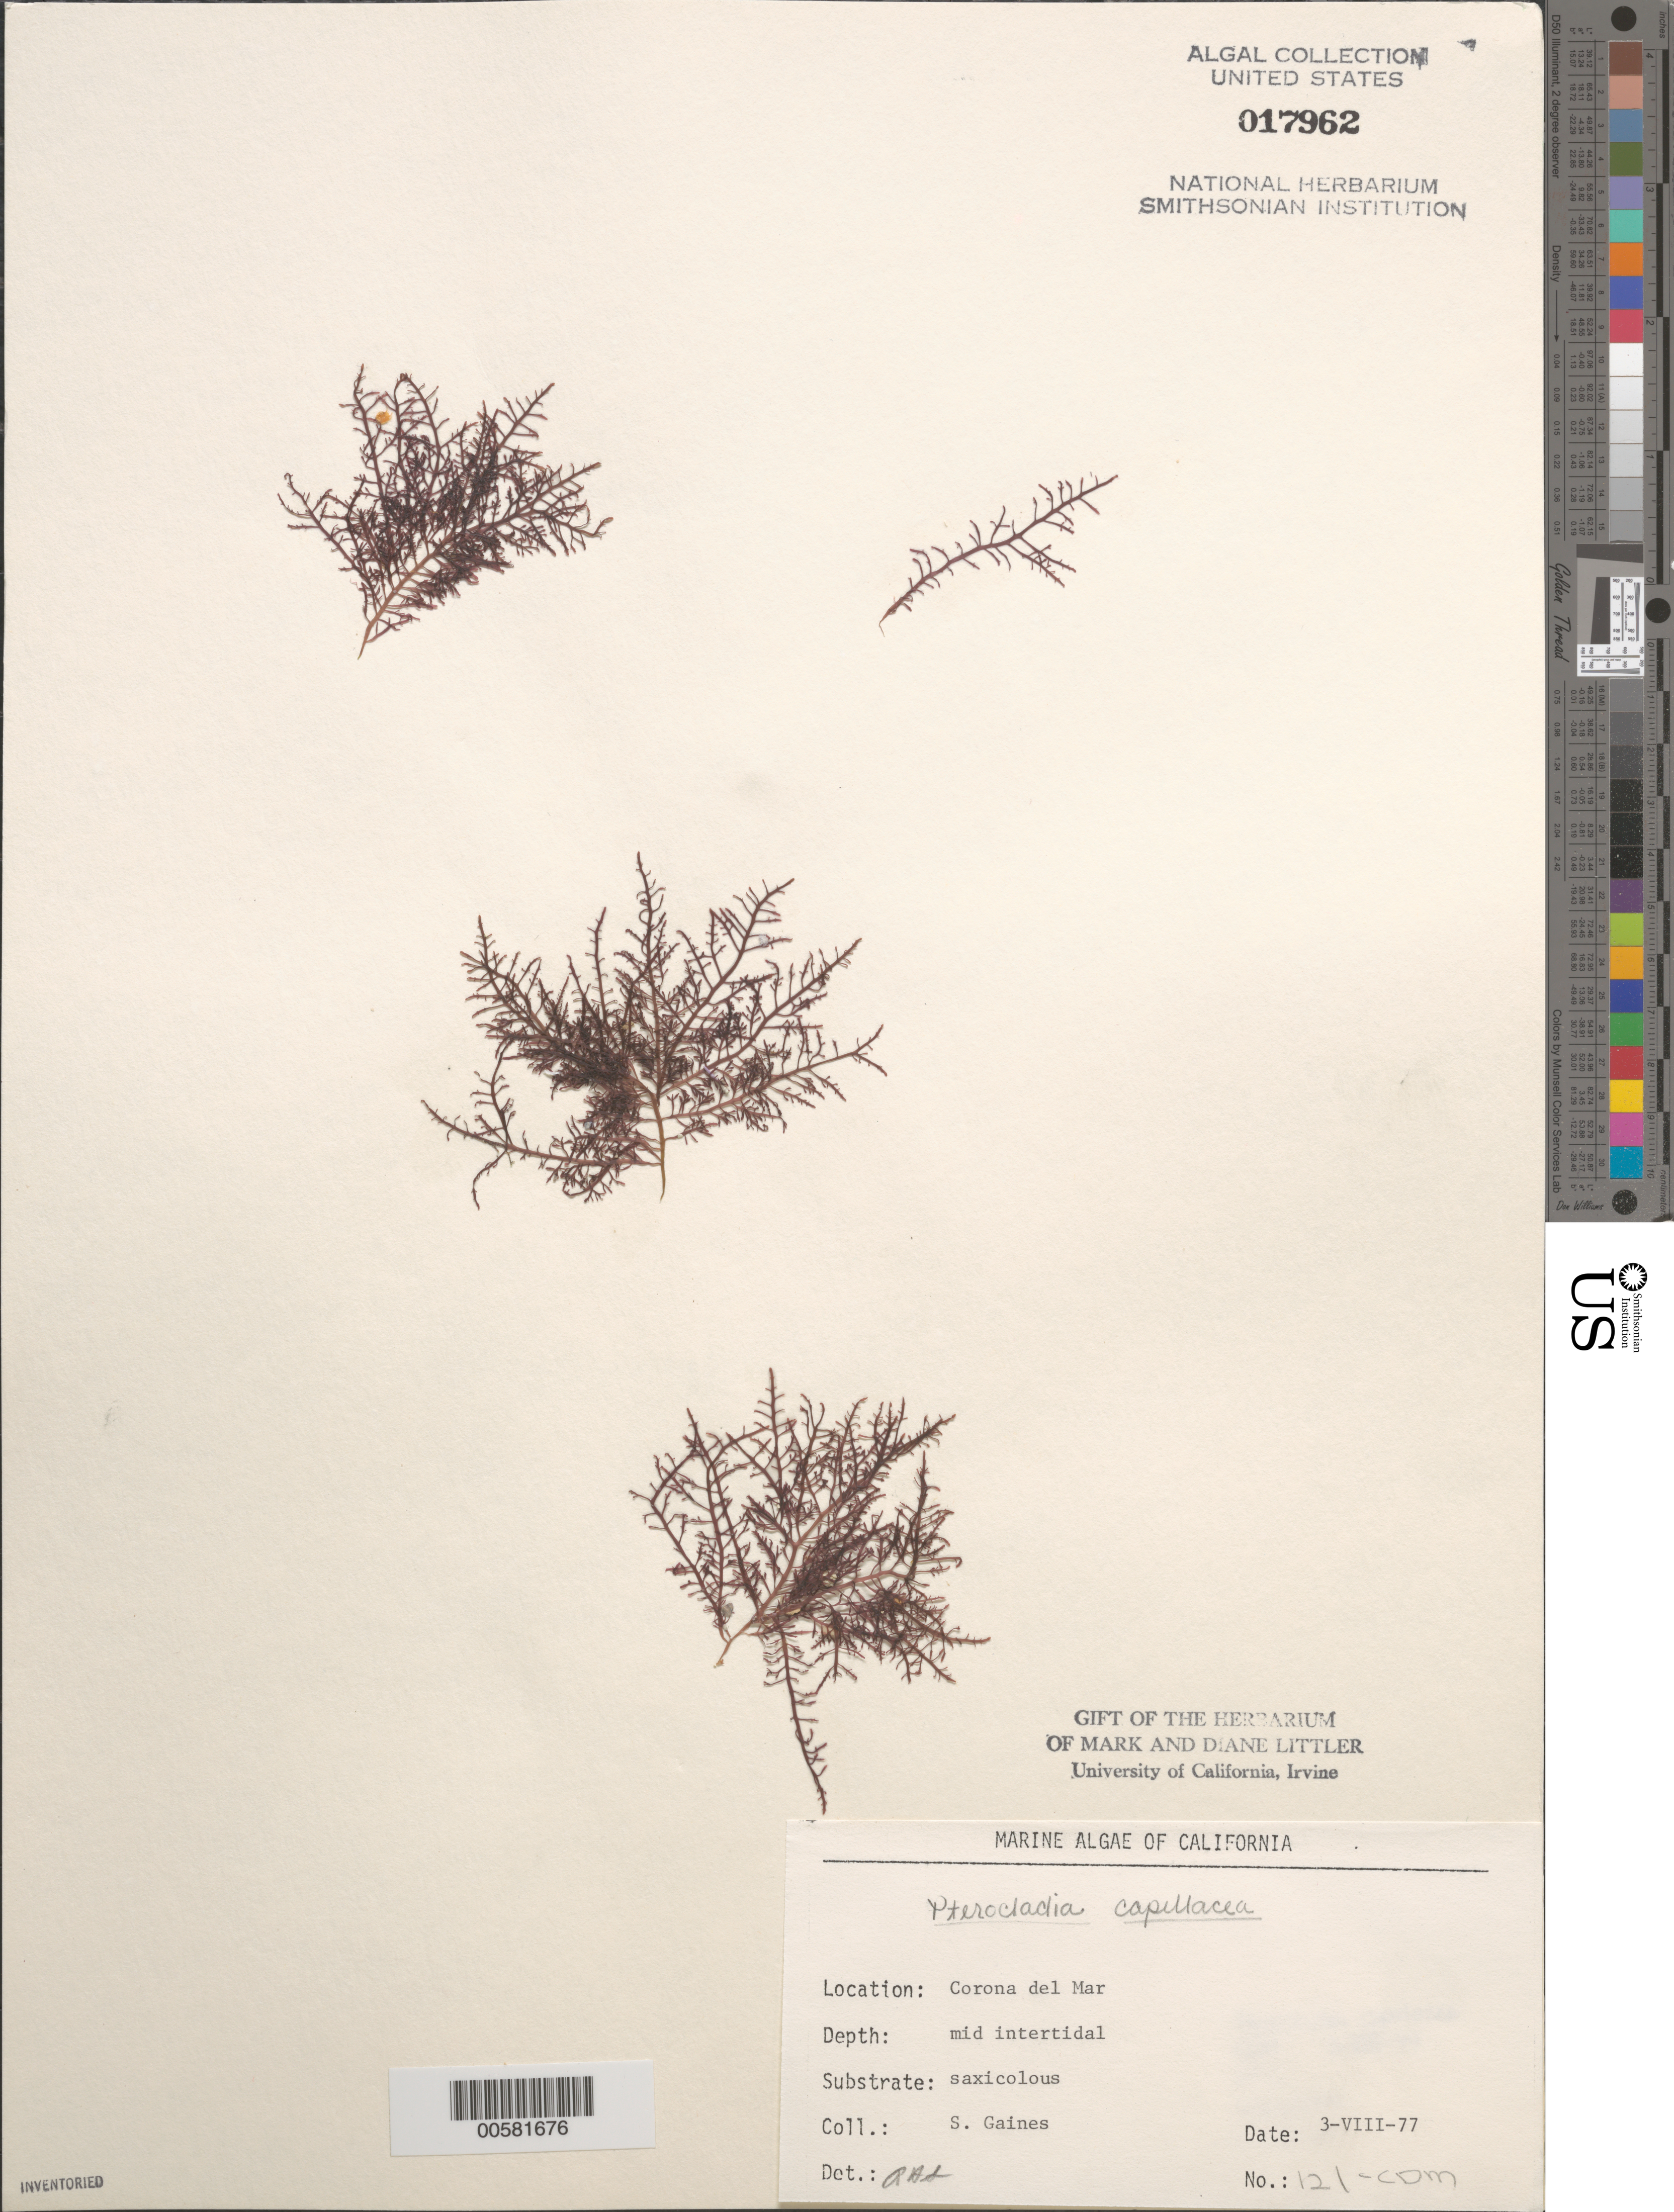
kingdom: Plantae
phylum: Rhodophyta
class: Florideophyceae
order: Gelidiales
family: Pterocladiaceae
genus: Pterocladia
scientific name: Pterocladia capillacea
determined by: Sims, Robert H.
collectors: S. Gaines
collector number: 121-cdm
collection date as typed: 03 Aug 1977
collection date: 1977-08-03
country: United States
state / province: California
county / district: Orange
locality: Corona del Mar, mouth of Morning Canyon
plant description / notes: BLM-SOCALBIGHT Rocky Intertidal Survey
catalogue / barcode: US 17962